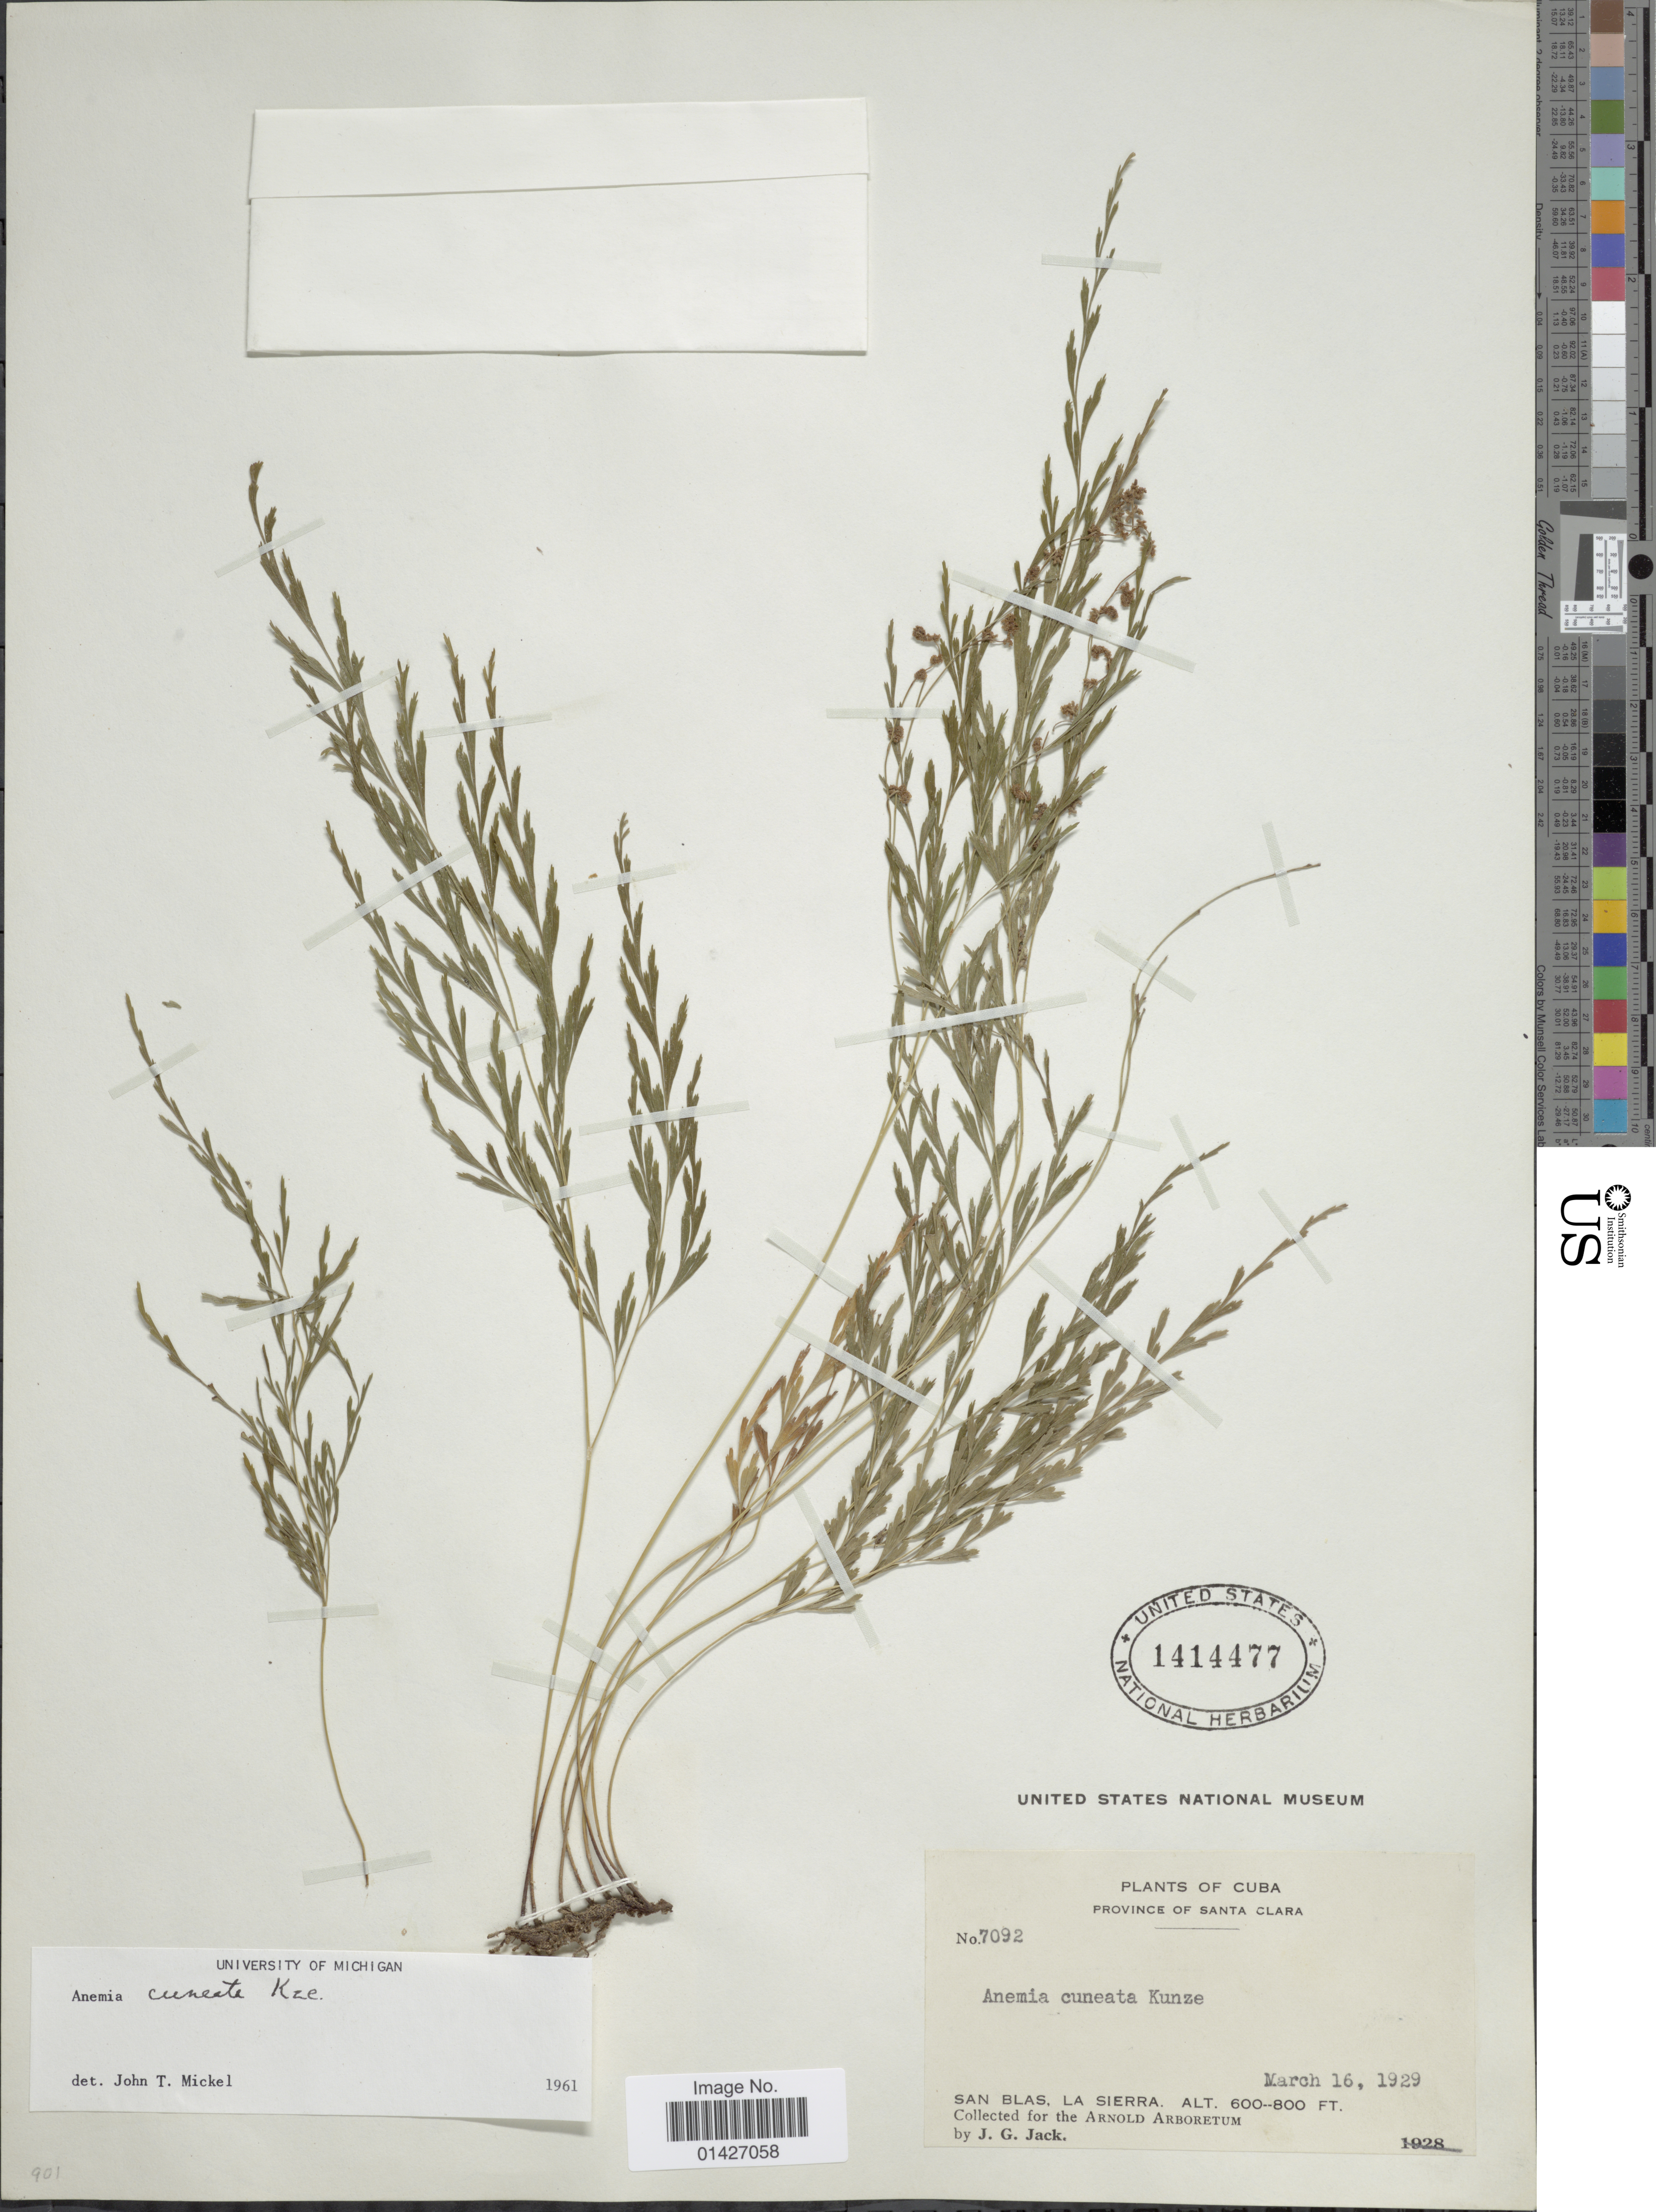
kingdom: Plantae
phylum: Tracheophyta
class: Polypodiopsida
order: Schizaeales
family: Anemiaceae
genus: Anemia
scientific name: Anemia cuneata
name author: Poepp. ex Spreng.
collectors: J. G. Jack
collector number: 7092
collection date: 1929-03-16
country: Cuba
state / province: Las Villas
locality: Province of Santa Clara. San Blas, La Sierra.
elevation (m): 183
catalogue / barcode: US 1414477